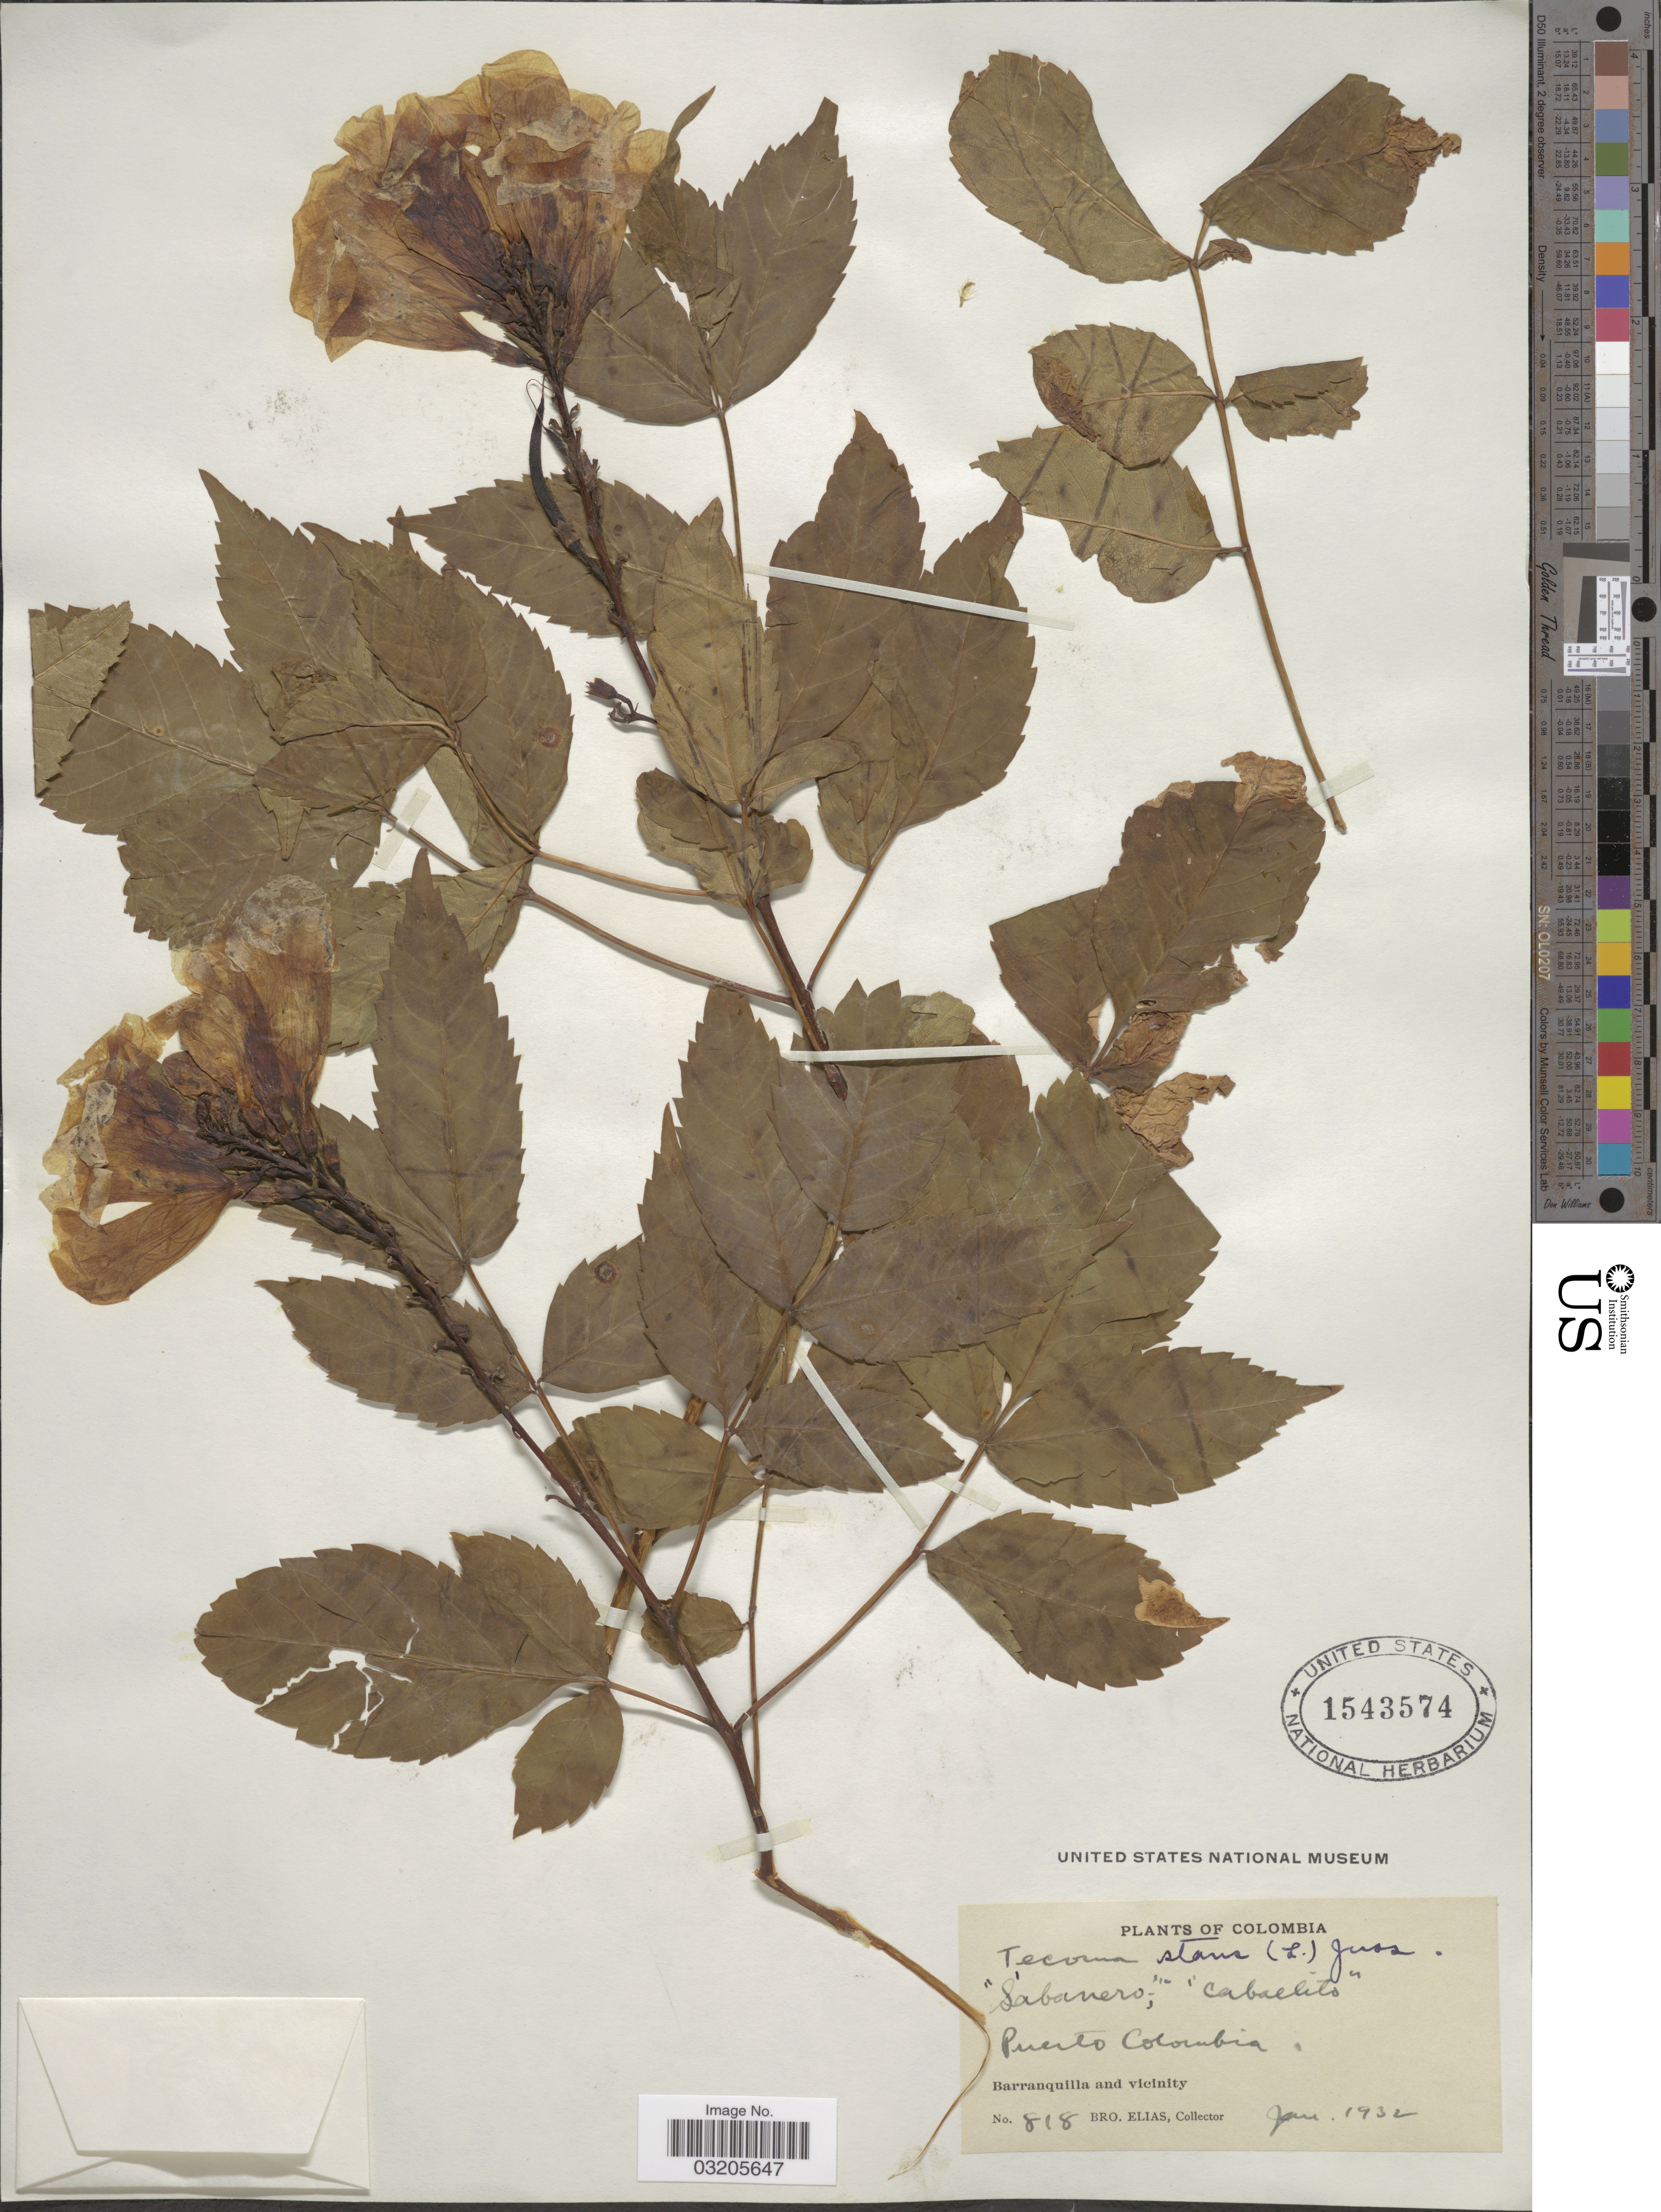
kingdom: Plantae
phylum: Tracheophyta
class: Magnoliopsida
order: Lamiales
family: Bignoniaceae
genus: Tecoma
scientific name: Tecoma stans var. stans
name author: (L.) Juss. ex Kunth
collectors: Bro. Elias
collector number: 818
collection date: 1932-01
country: Colombia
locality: Puerto Colombia. Barranquilla and vicinity.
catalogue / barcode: US 1543574